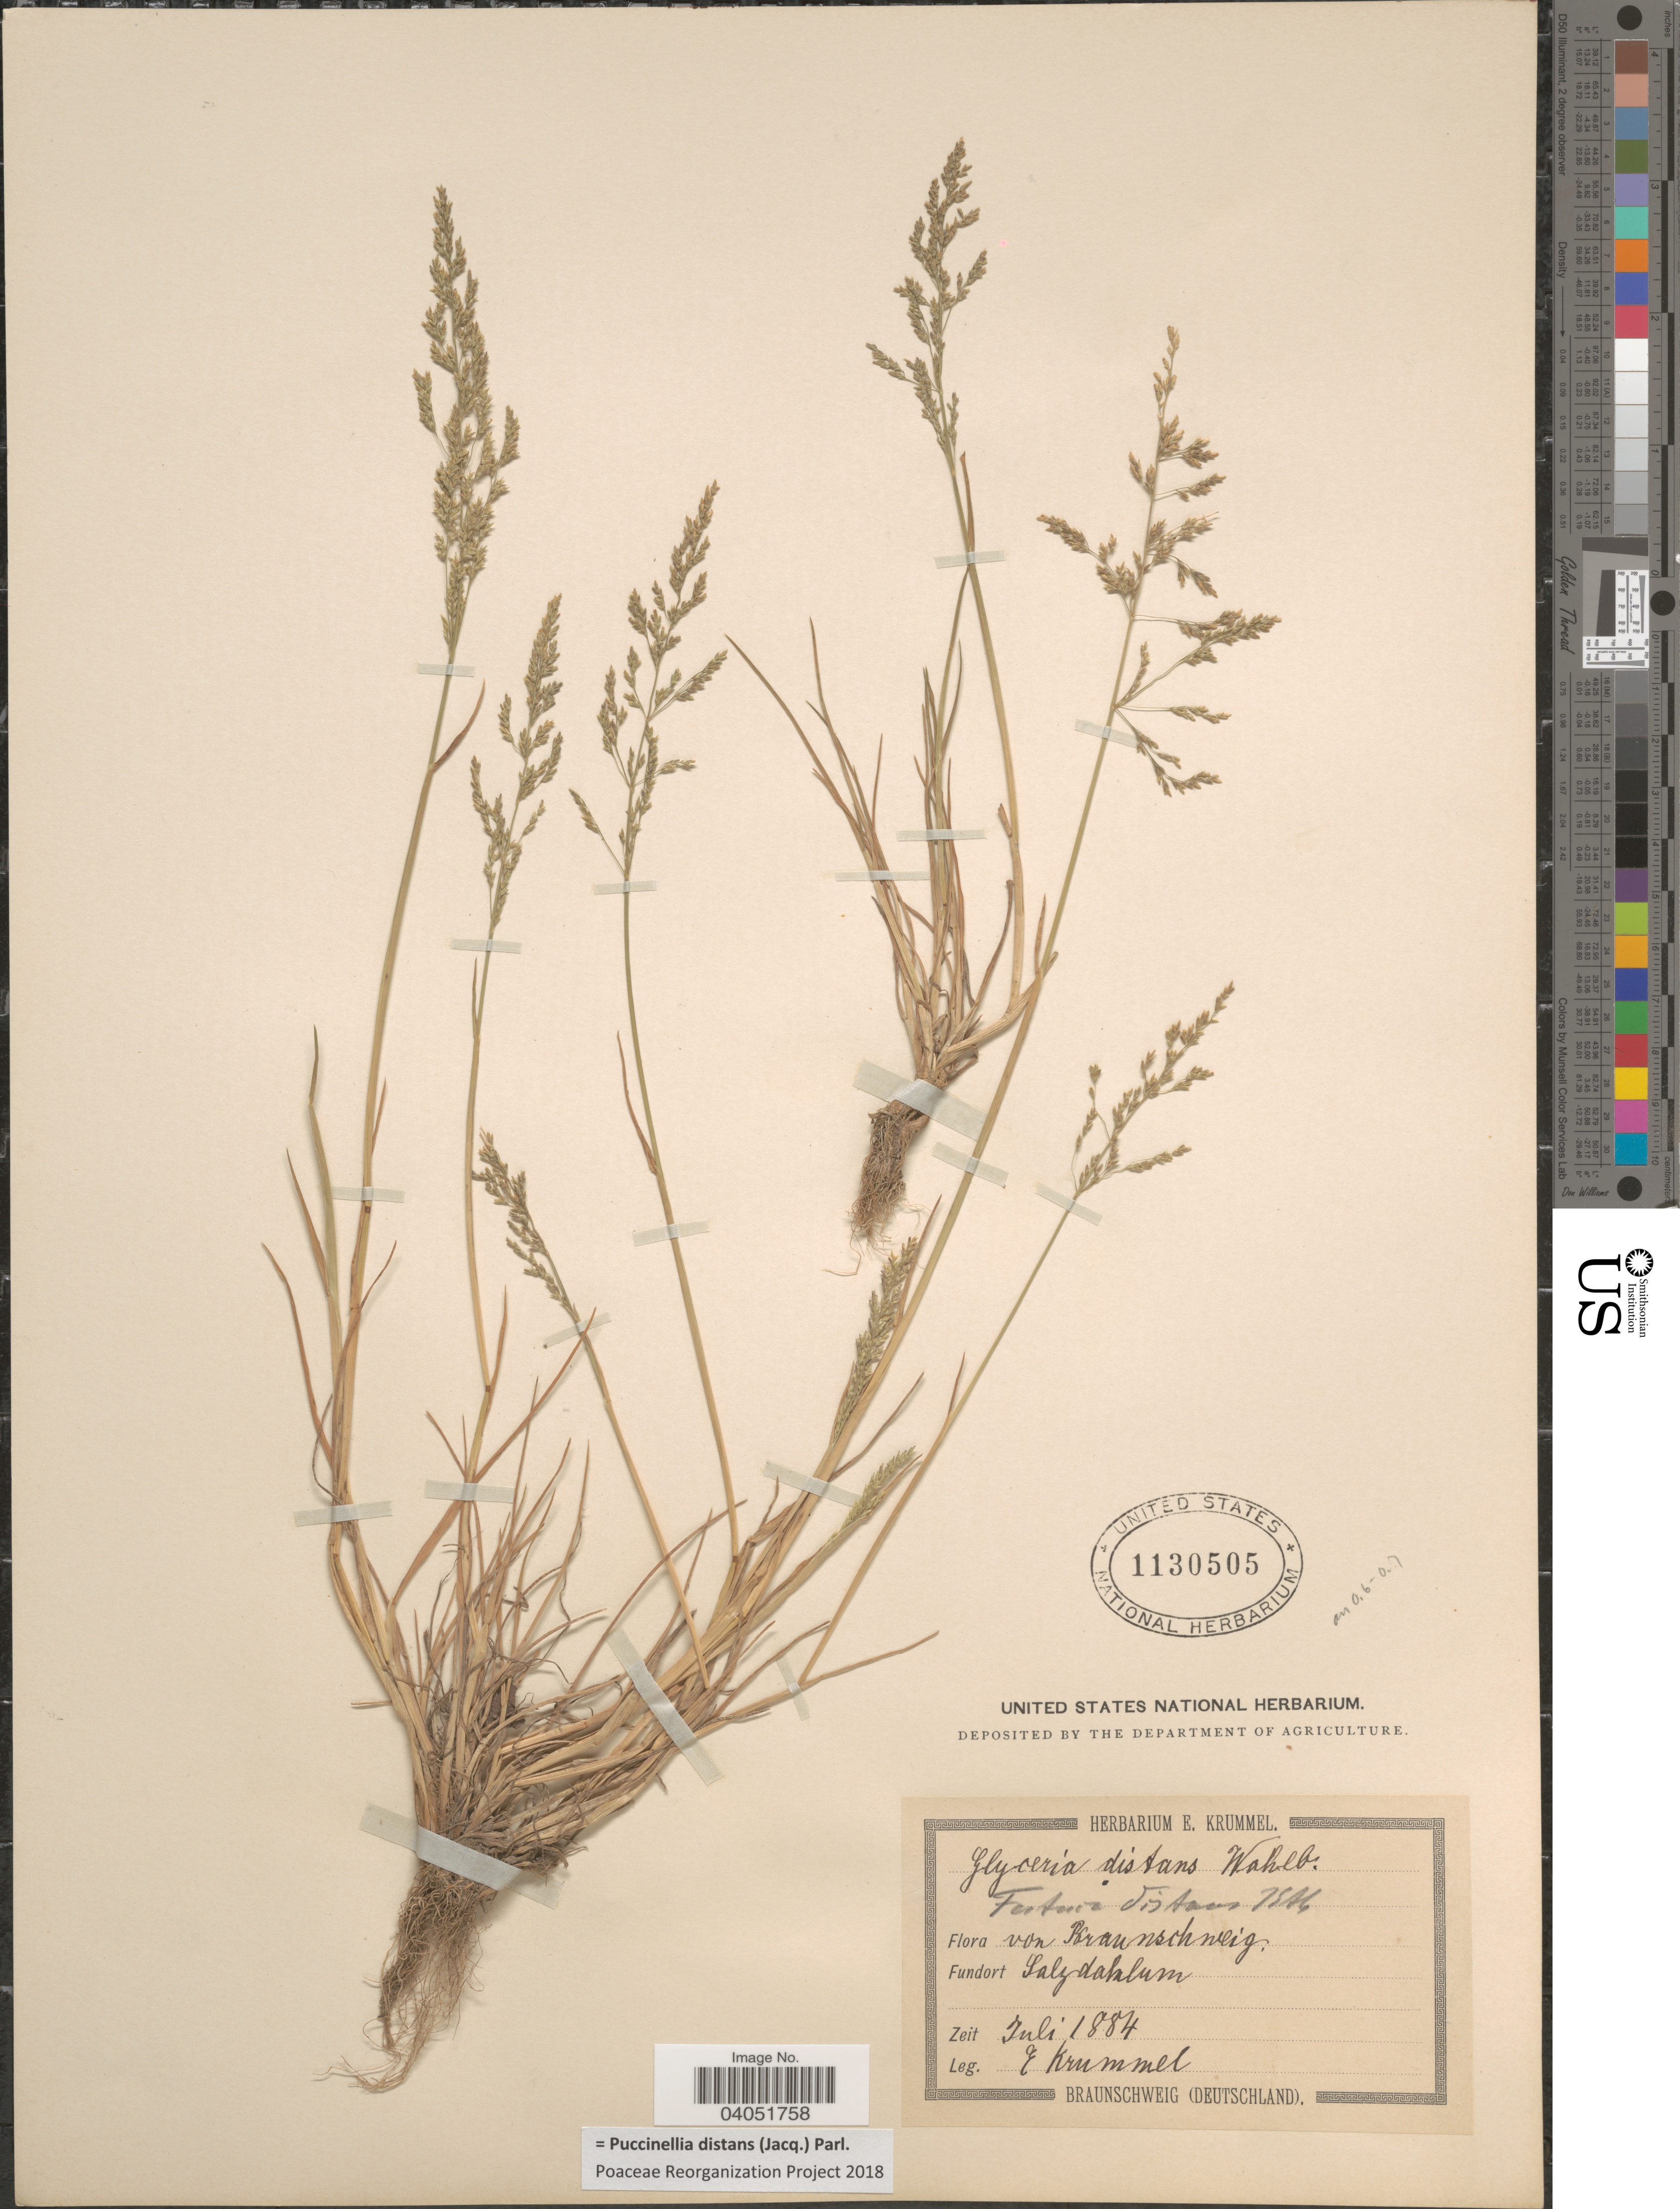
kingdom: Plantae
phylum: Tracheophyta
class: Liliopsida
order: Poales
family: Poaceae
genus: Puccinellia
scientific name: Puccinellia distans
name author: (Jacq.) Parl.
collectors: E. Krummel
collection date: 1884-07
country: Germany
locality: Braunschweig. Salzdahlum.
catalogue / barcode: US 1130505